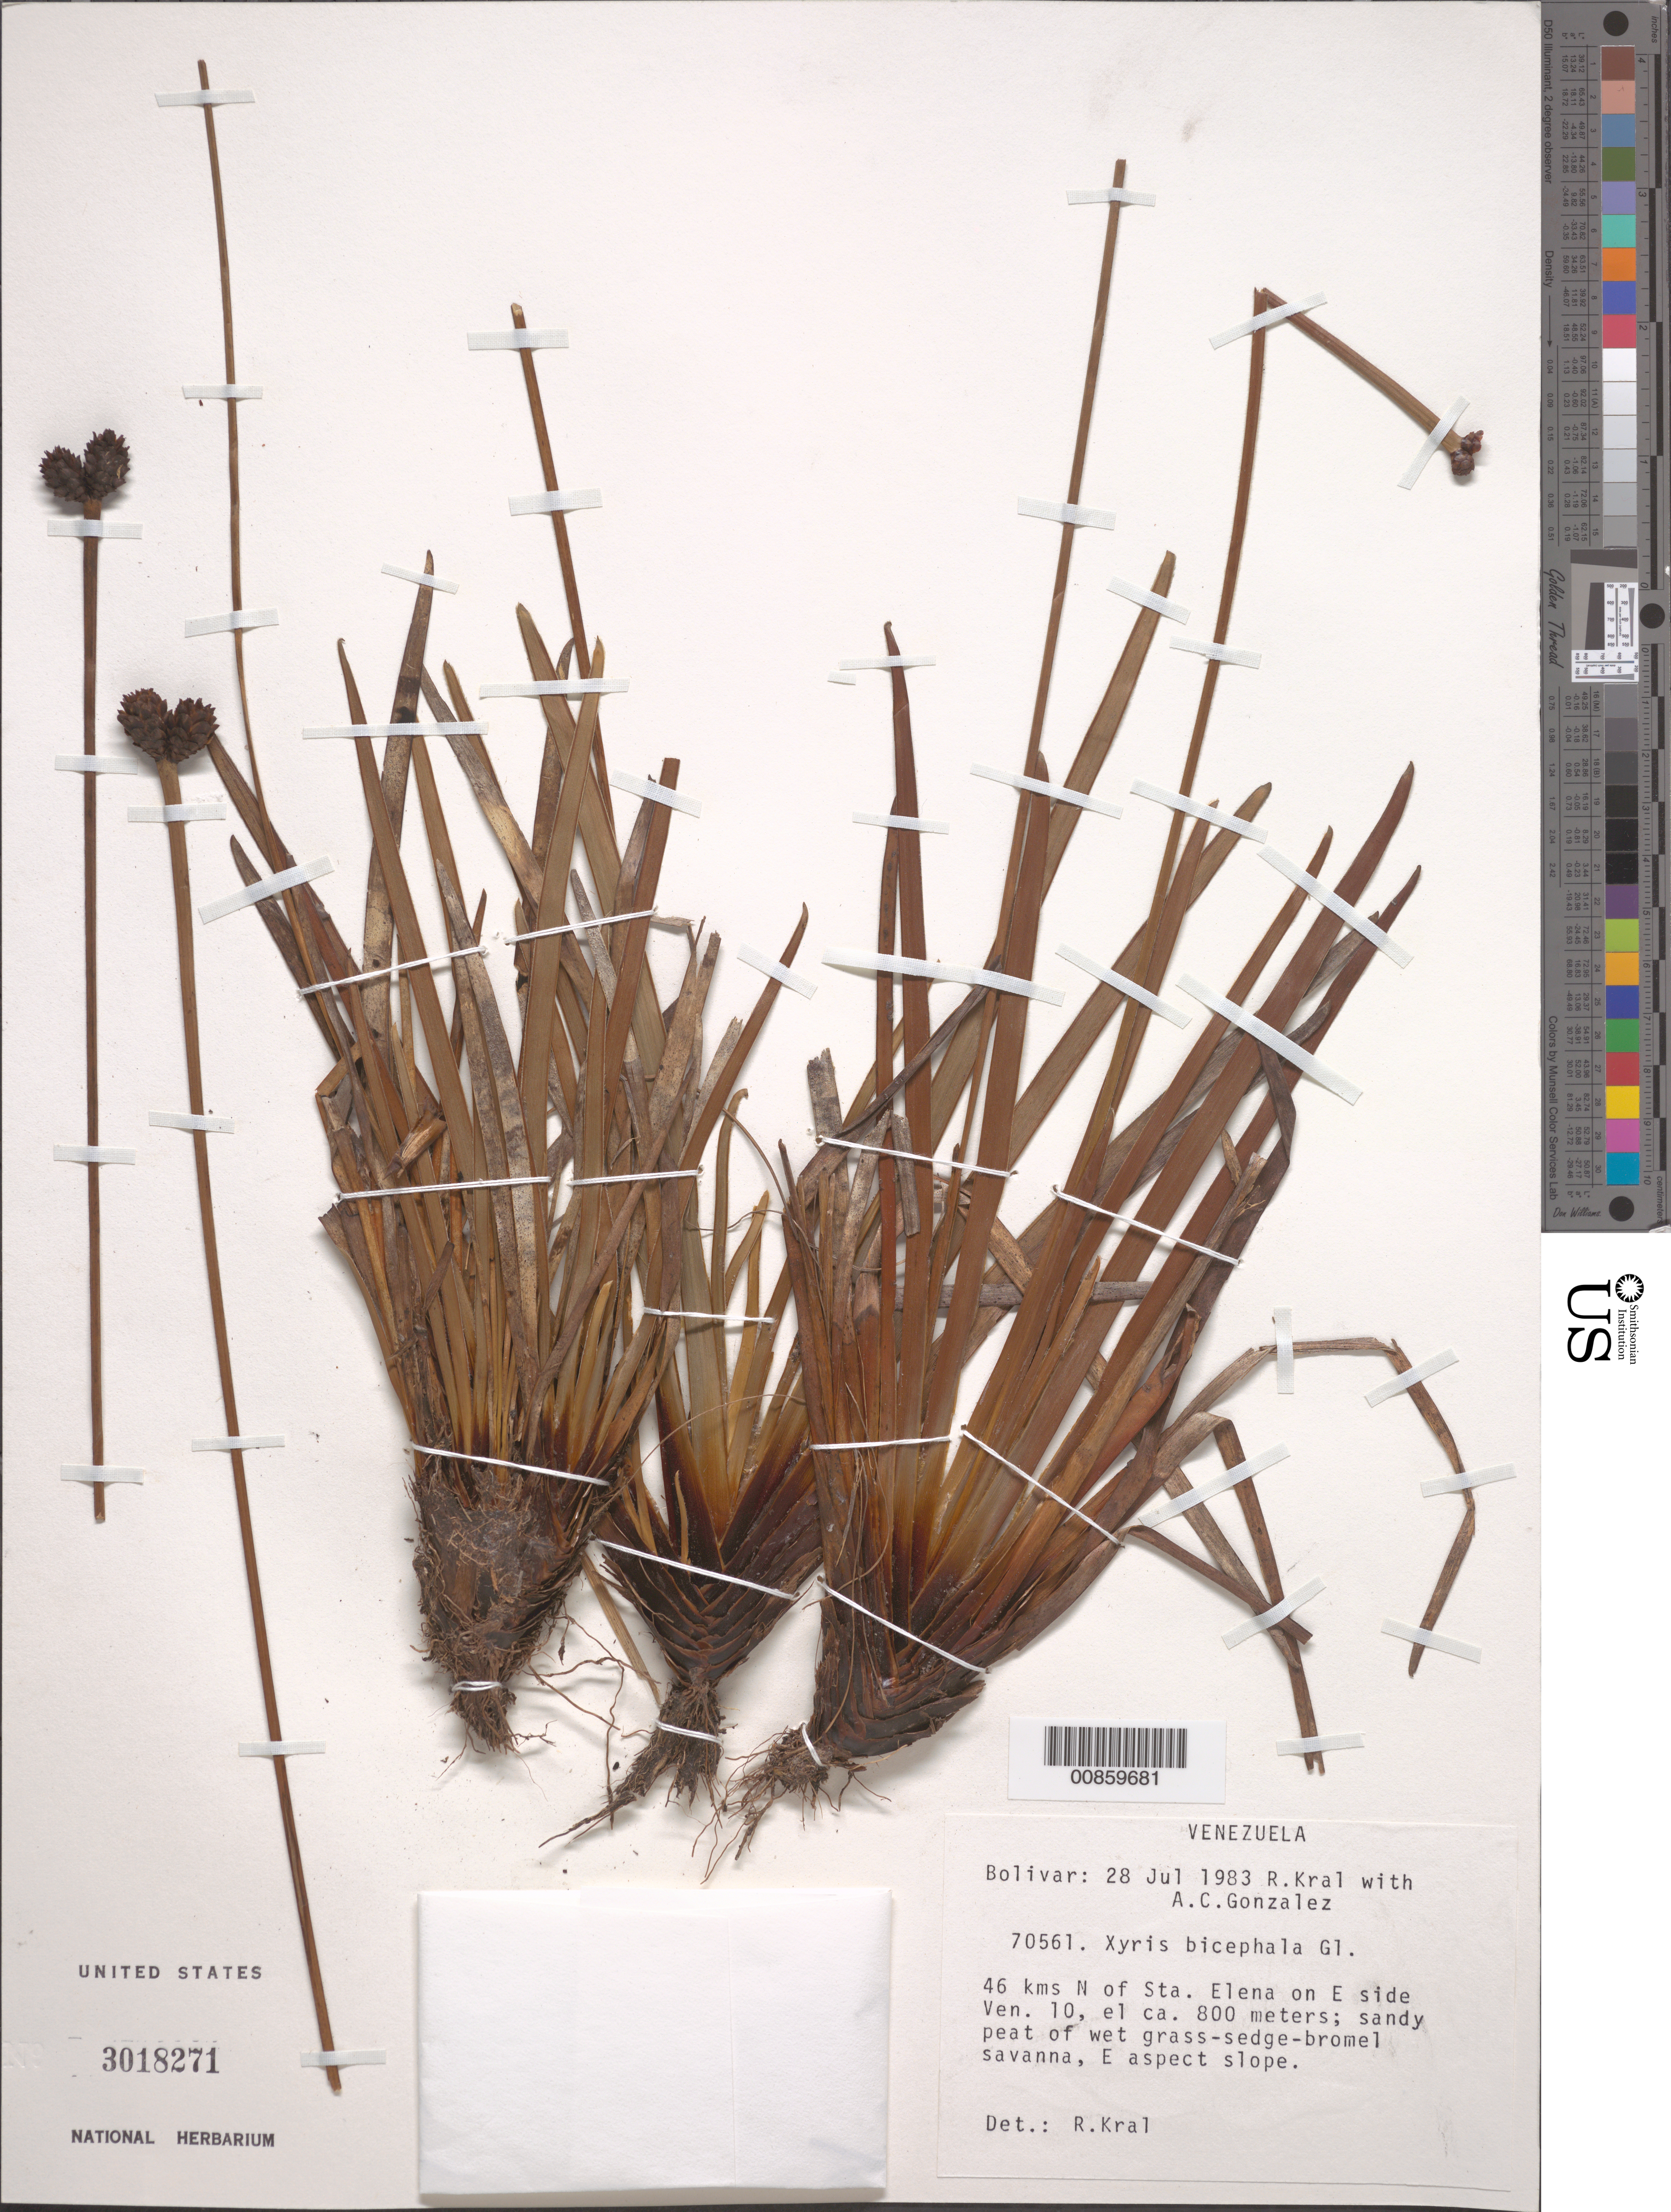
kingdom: Plantae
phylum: Tracheophyta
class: Liliopsida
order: Poales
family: Xyridaceae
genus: Xyris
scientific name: Xyris bicephala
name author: Gleason in Gleason & Killip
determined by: Kral, Robert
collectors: R. Kral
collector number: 70561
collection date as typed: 28-Jul-83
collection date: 1983-07-28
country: Venezuela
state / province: Bolívar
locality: Sta. Elena de Uairén, 46 km N, on E side, Ven. 10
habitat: Sandy peat of wet grass-sedge-bromel savanna; E aspect slope.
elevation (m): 800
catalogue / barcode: US 3018271